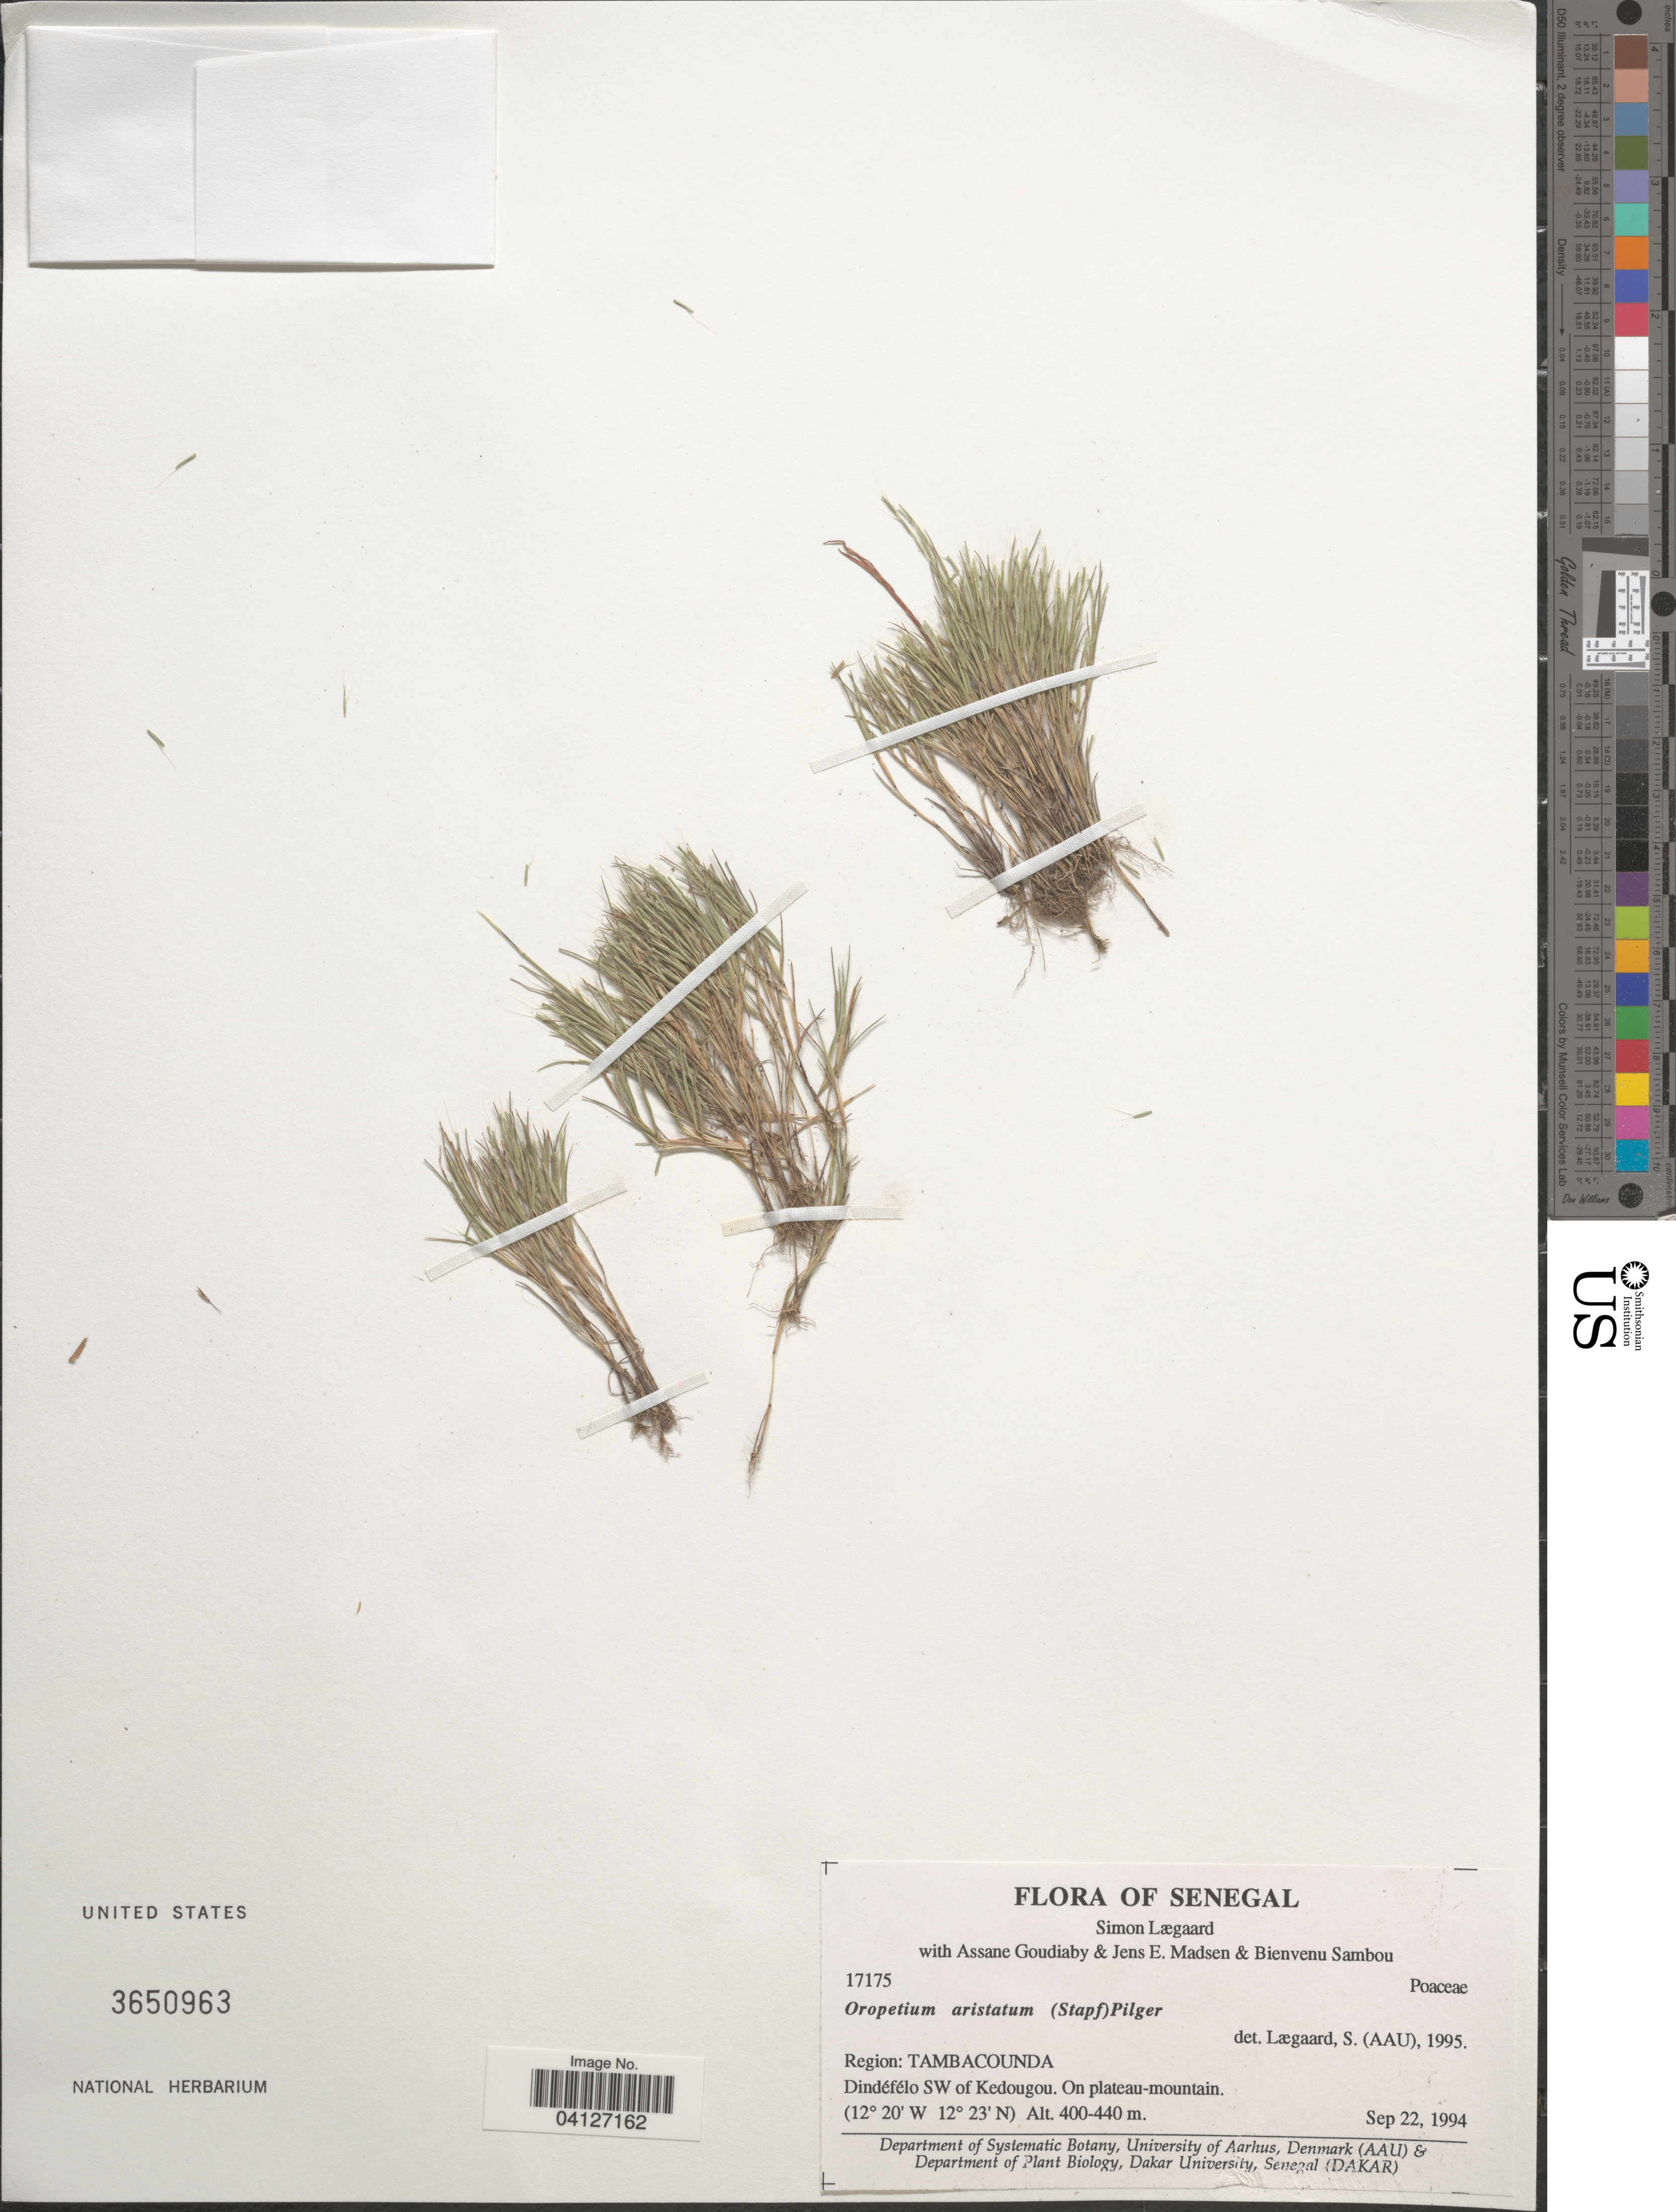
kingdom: Plantae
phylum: Tracheophyta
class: Liliopsida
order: Poales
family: Poaceae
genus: Oropetium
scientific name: Oropetium aristatum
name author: (Stapf) Pilg.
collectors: S. Lægaard, A. Goudiaby, J. E. Madsen & B. Sambou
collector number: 17175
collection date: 1994-09-22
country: Senegal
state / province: Tambacounda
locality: Region: Tambacounda. Dindéfélo SW of Kedougou.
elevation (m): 400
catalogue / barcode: US 3650963